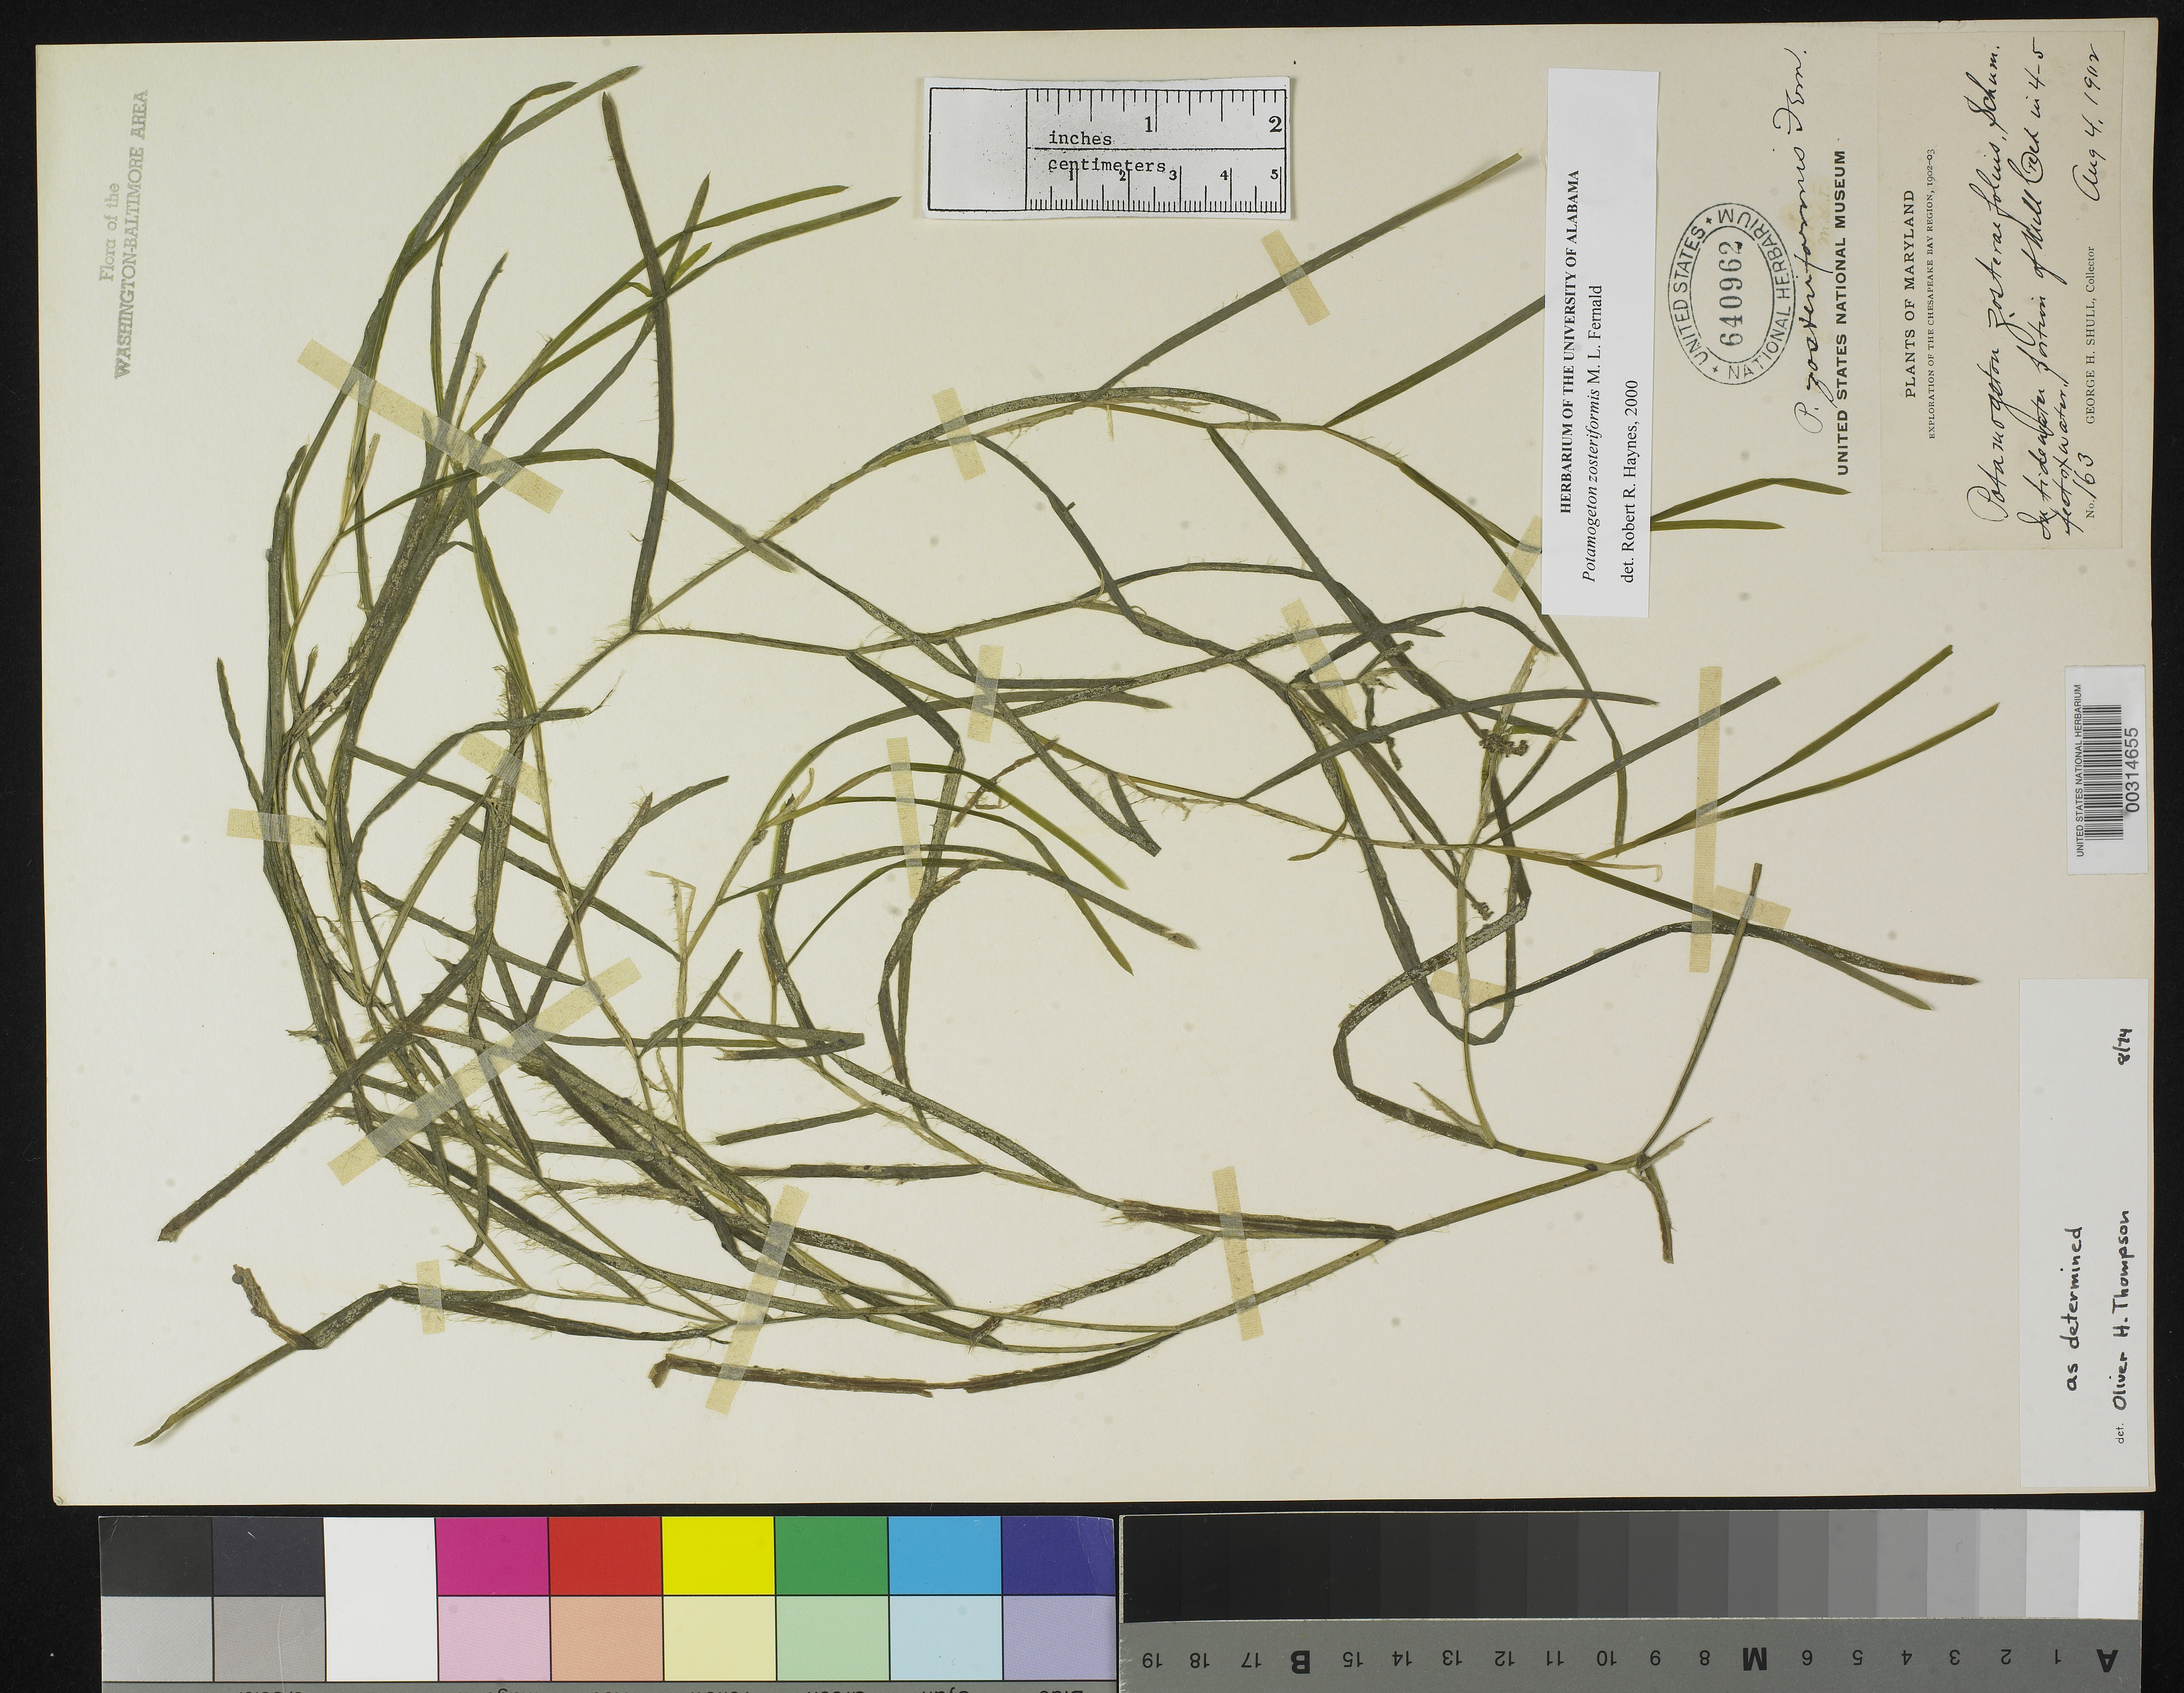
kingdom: Plantae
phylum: Tracheophyta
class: Liliopsida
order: Alismatales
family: Potamogetonaceae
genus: Potamogeton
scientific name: Potamogeton zosteriformis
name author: Fernald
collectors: G. H. Shull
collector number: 163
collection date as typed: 04 Aug 1902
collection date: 1902-08-04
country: United States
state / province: Maryland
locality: Mill Creek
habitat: In 4-5 feet of water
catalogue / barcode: US 640962